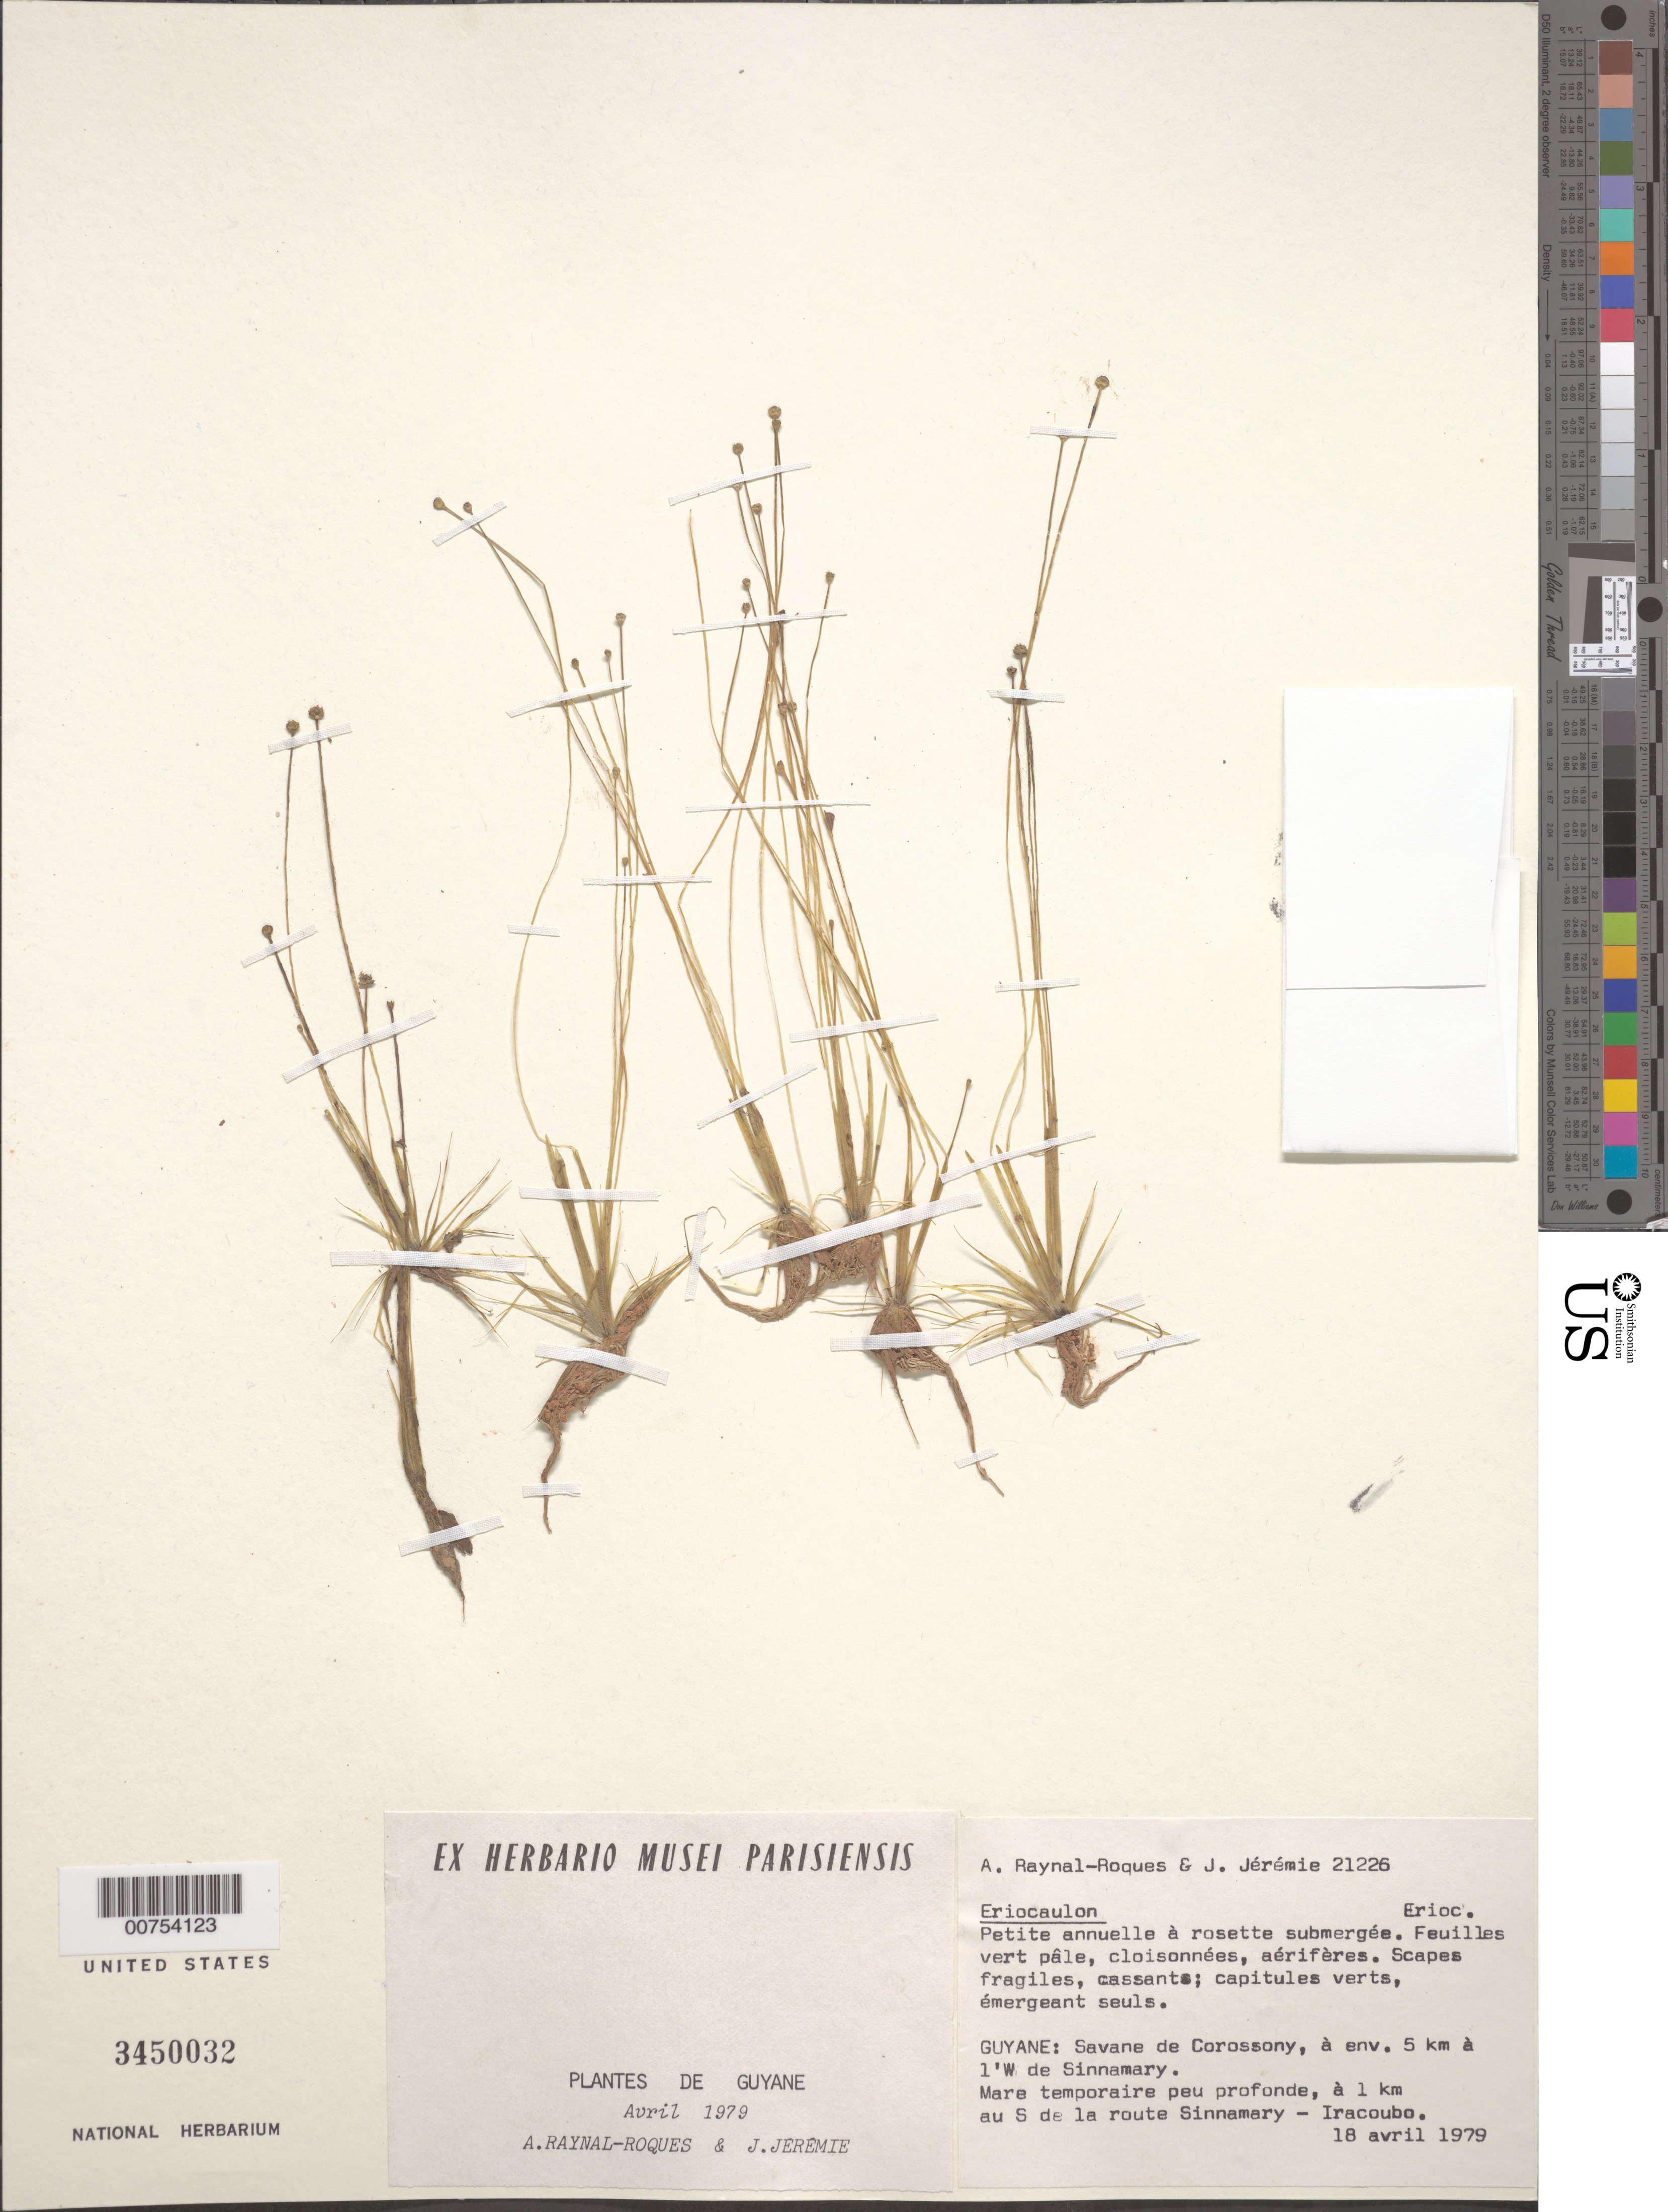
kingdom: Plantae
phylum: Tracheophyta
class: Liliopsida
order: Poales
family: Eriocaulaceae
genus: Eriocaulon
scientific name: Eriocaulon sp.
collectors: A. M. Raynal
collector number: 21226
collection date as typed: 18-Apr-79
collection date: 1979-04-18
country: French Guiana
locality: Savane de Corossony, 5 km W de Sinnamary, 1 km S de la route Sinnamary-Iracoubo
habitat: Mare temporaire peu profonde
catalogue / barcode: US 3450032